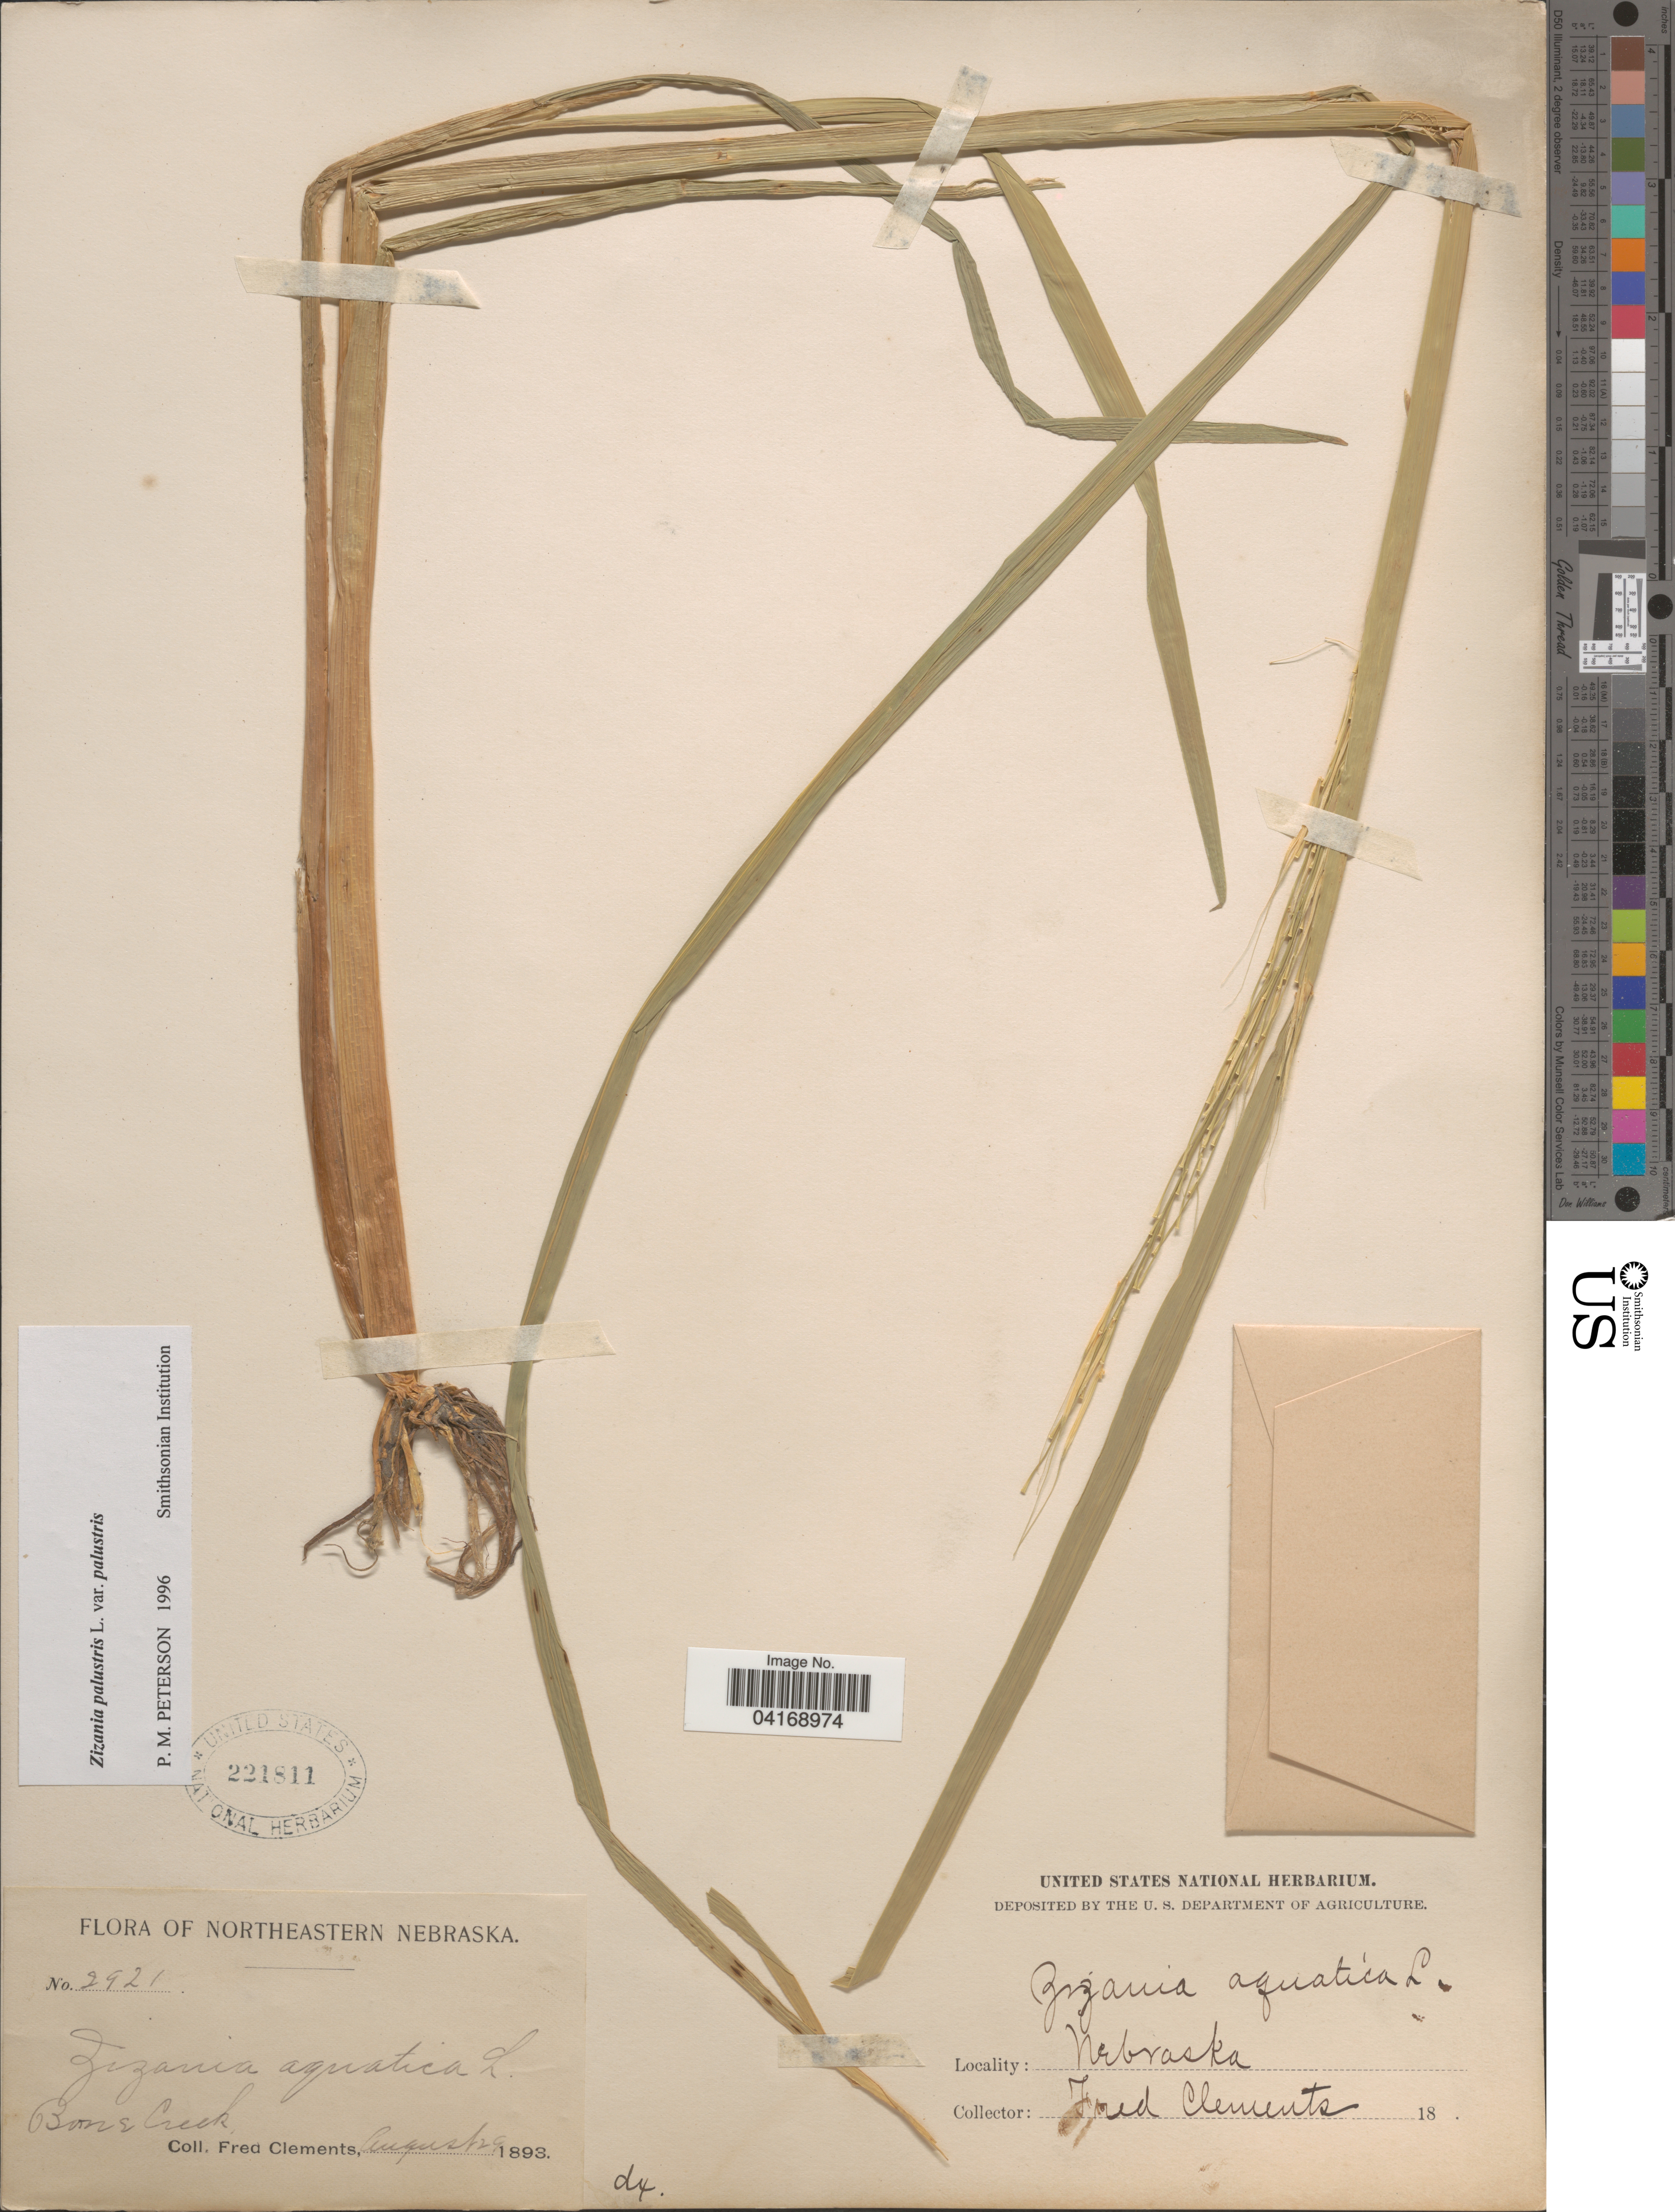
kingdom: Plantae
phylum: Tracheophyta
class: Liliopsida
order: Poales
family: Poaceae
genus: Zizania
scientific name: Zizania palustris var. palustris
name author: L.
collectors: F. E. Clements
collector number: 2921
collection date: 1893-08-29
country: United States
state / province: Nebraska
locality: Northeastern Nebraska. Bone Creek.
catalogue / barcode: US 221811